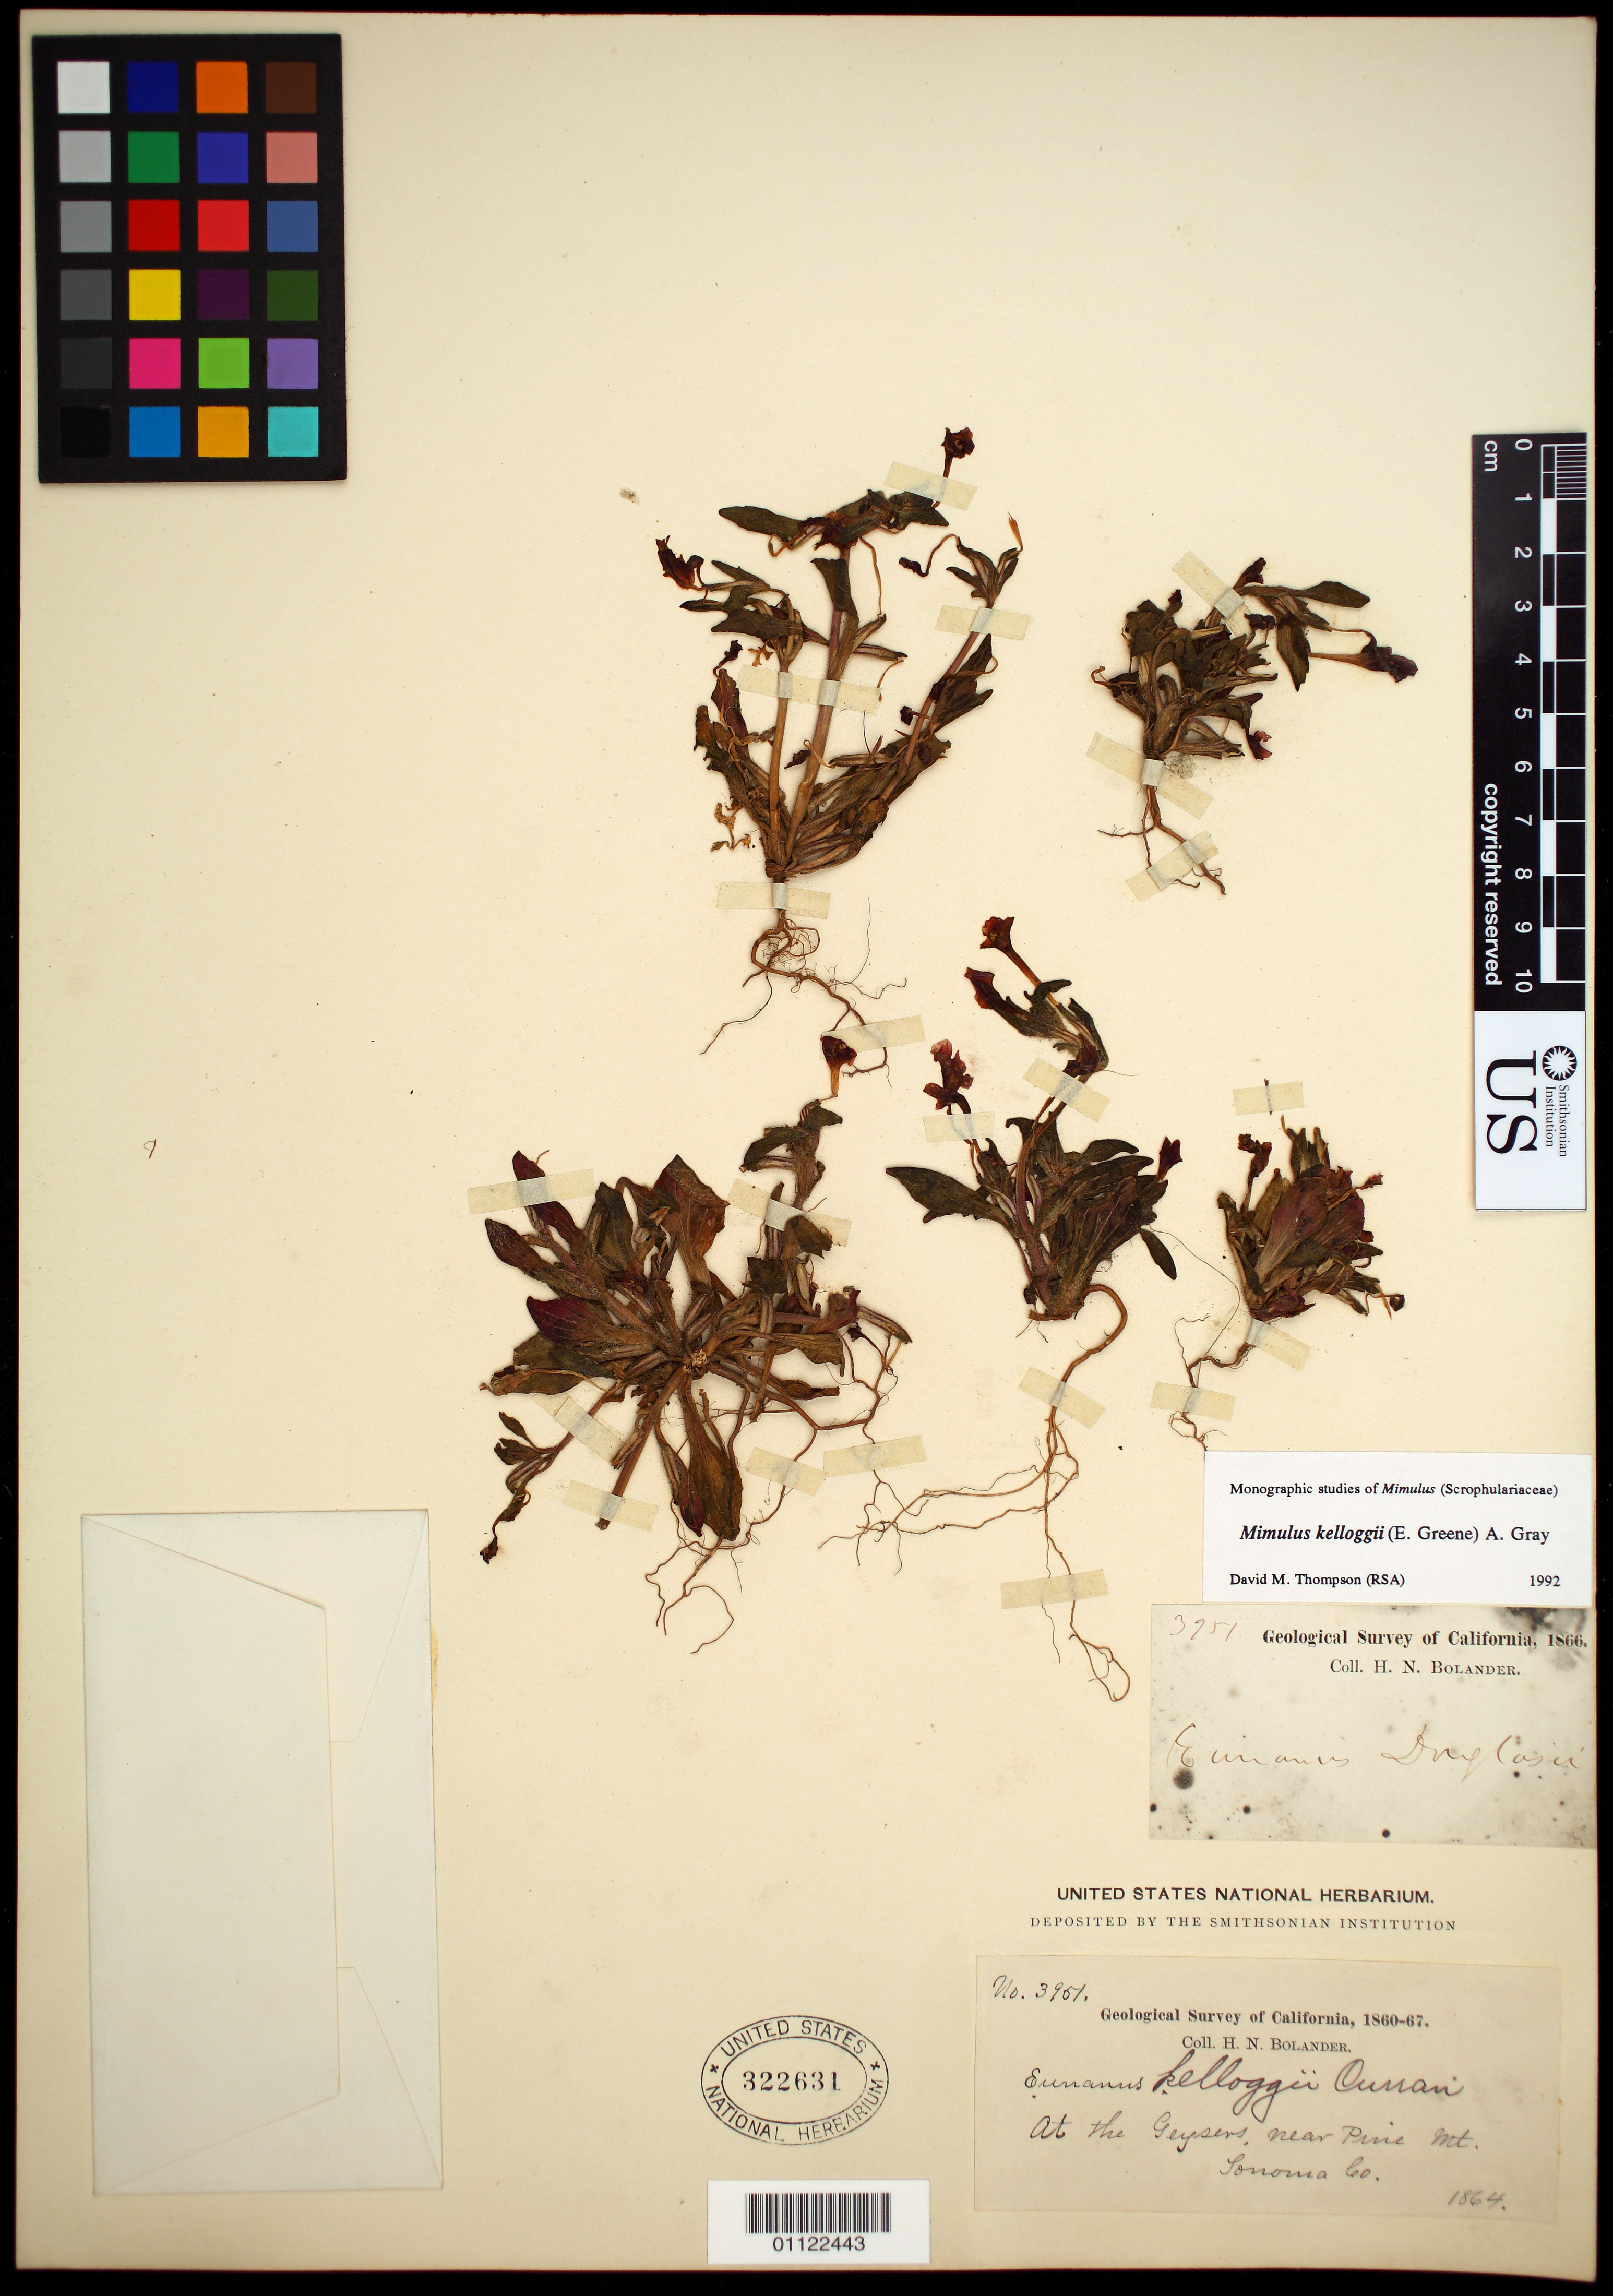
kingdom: Plantae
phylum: Tracheophyta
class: Magnoliopsida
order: Lamiales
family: Phrymaceae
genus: Mimulus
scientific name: Mimulus kelloggii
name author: (Curran ex Greene) Curran ex A. Gray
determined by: Thompson, D. M.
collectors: H. Bolander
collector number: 3951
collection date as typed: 1864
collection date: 1864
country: United States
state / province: California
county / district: Sonoma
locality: at the Geysers, near Pine Mt.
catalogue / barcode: US 322631